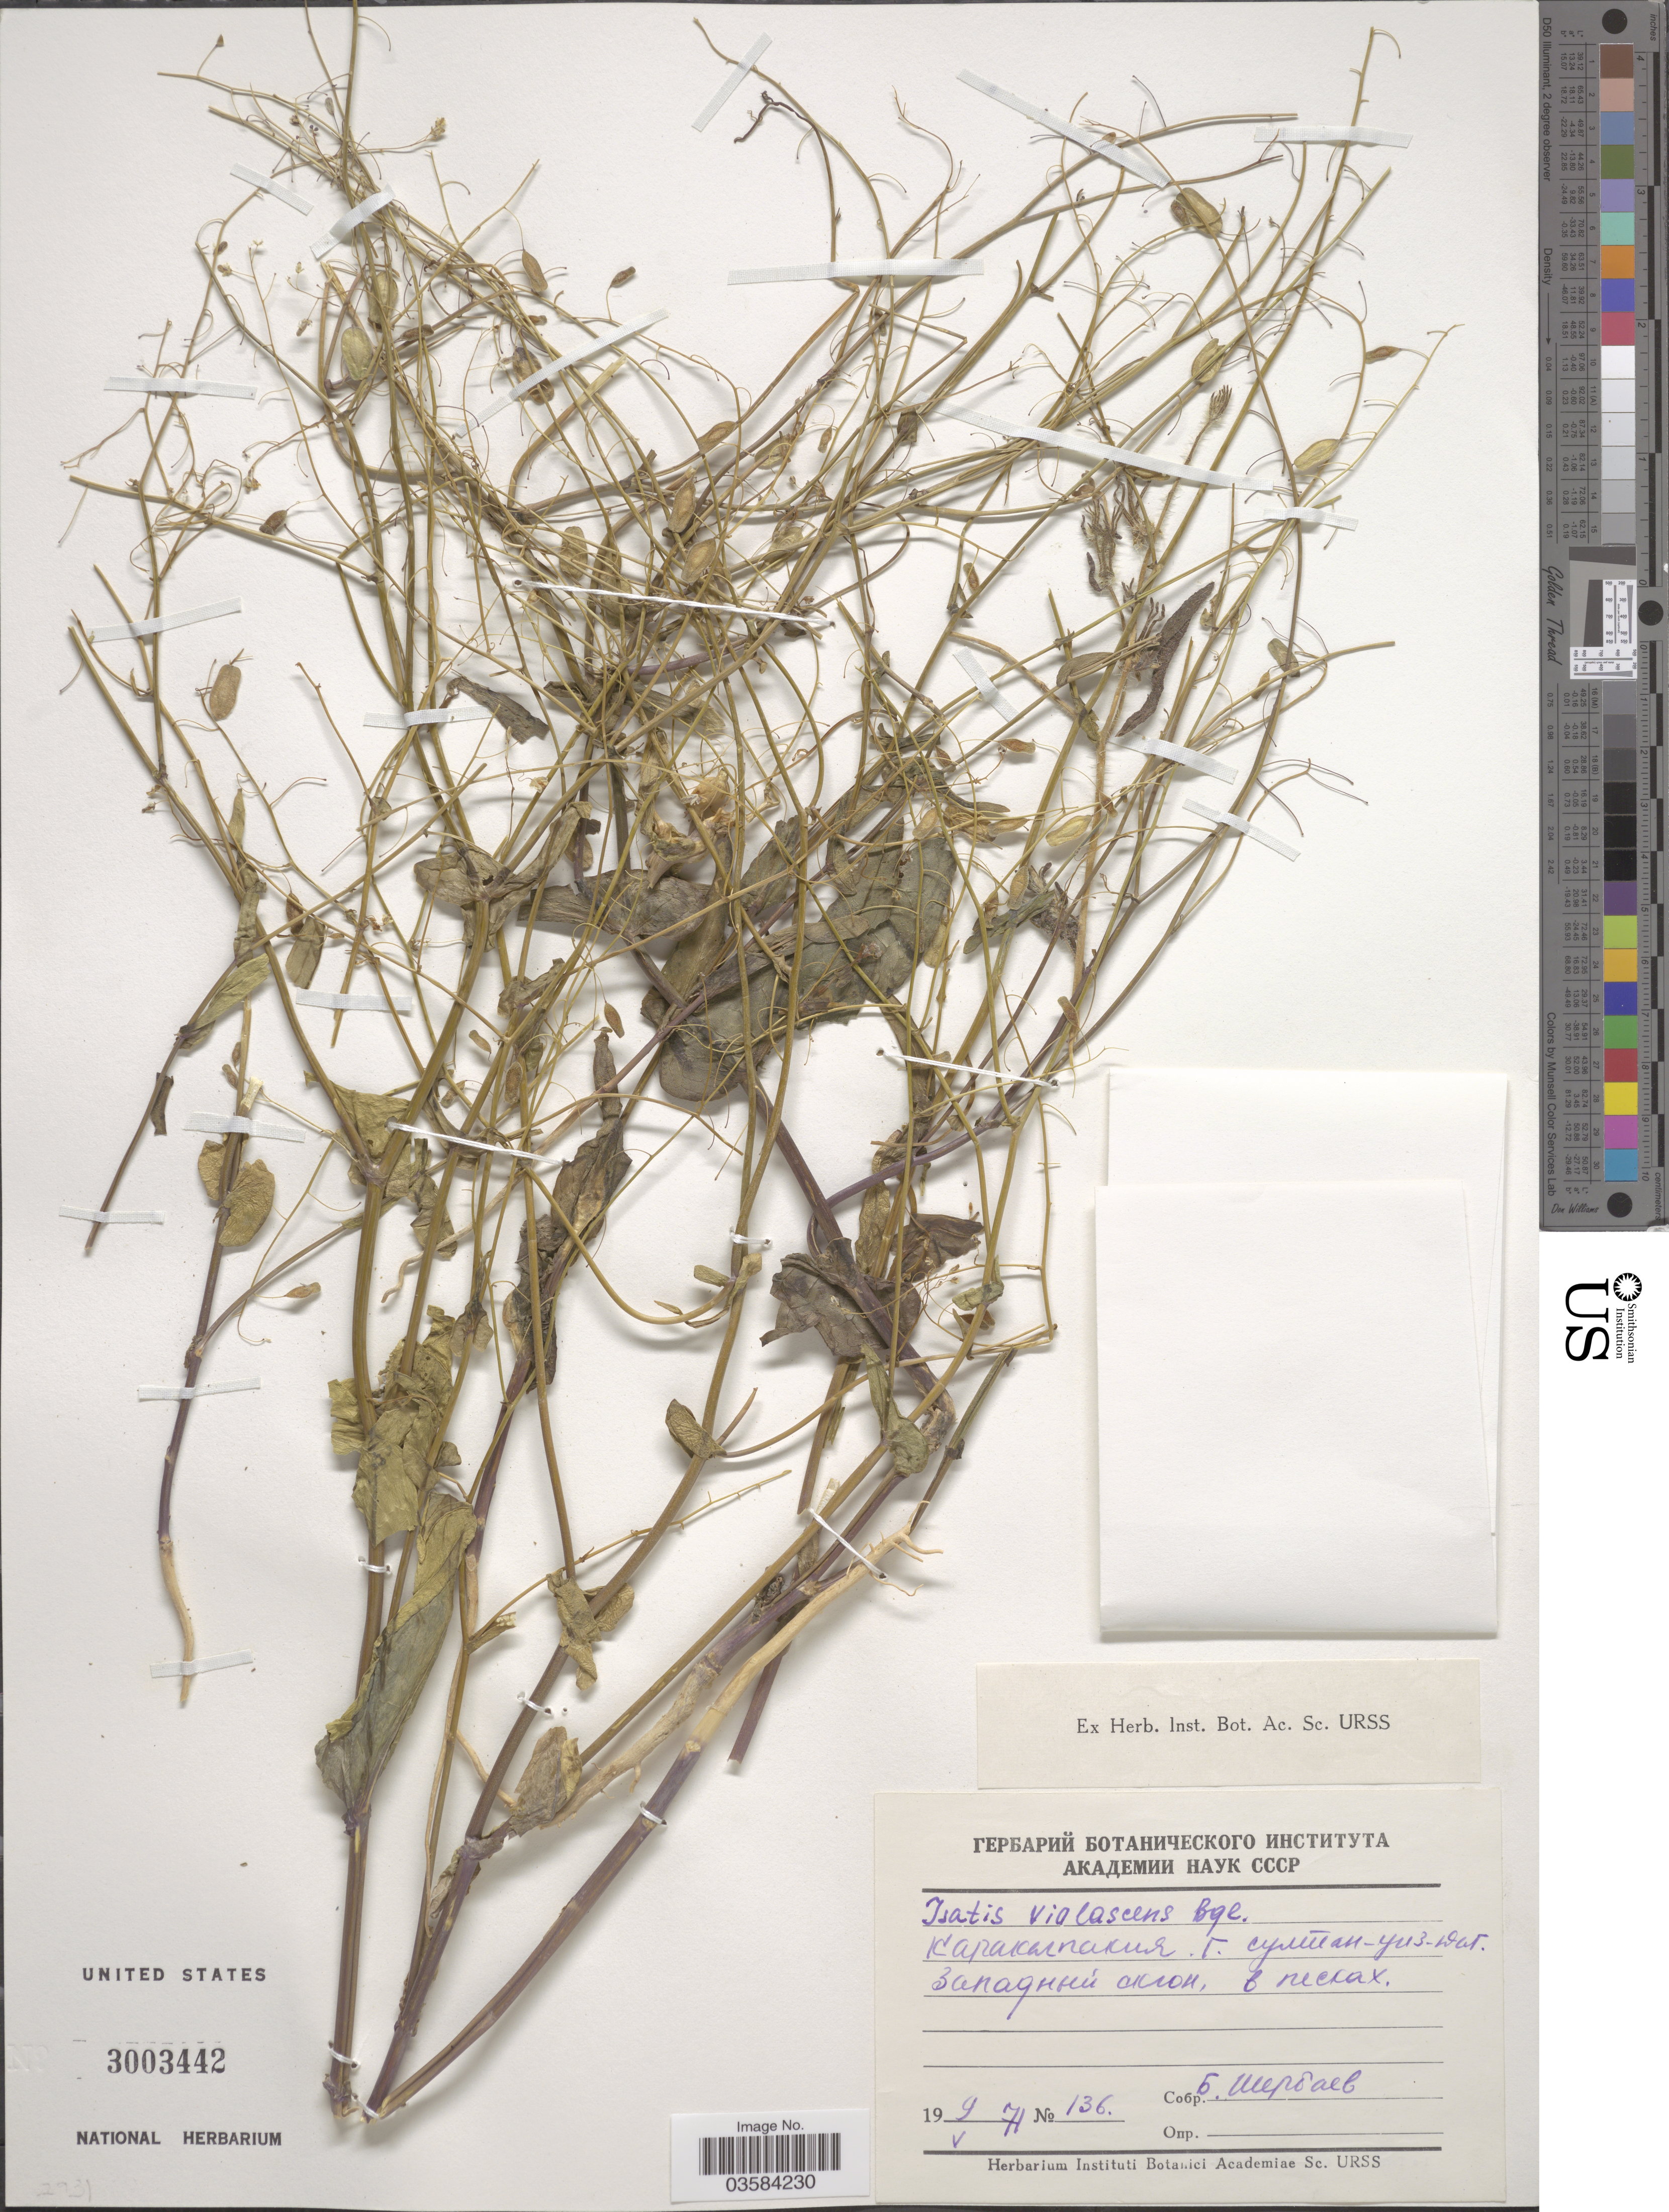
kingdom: Plantae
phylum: Tracheophyta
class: Magnoliopsida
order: Brassicales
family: Brassicaceae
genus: Isatis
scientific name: Isatis emarginata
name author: Kar. & Kir.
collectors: B. Sherbaev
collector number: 136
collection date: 1971-05-09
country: Uzbekistan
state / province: Qoraqalpog'iston Republikasi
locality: Sultan-Uiz-Tau.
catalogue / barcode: US 3003442